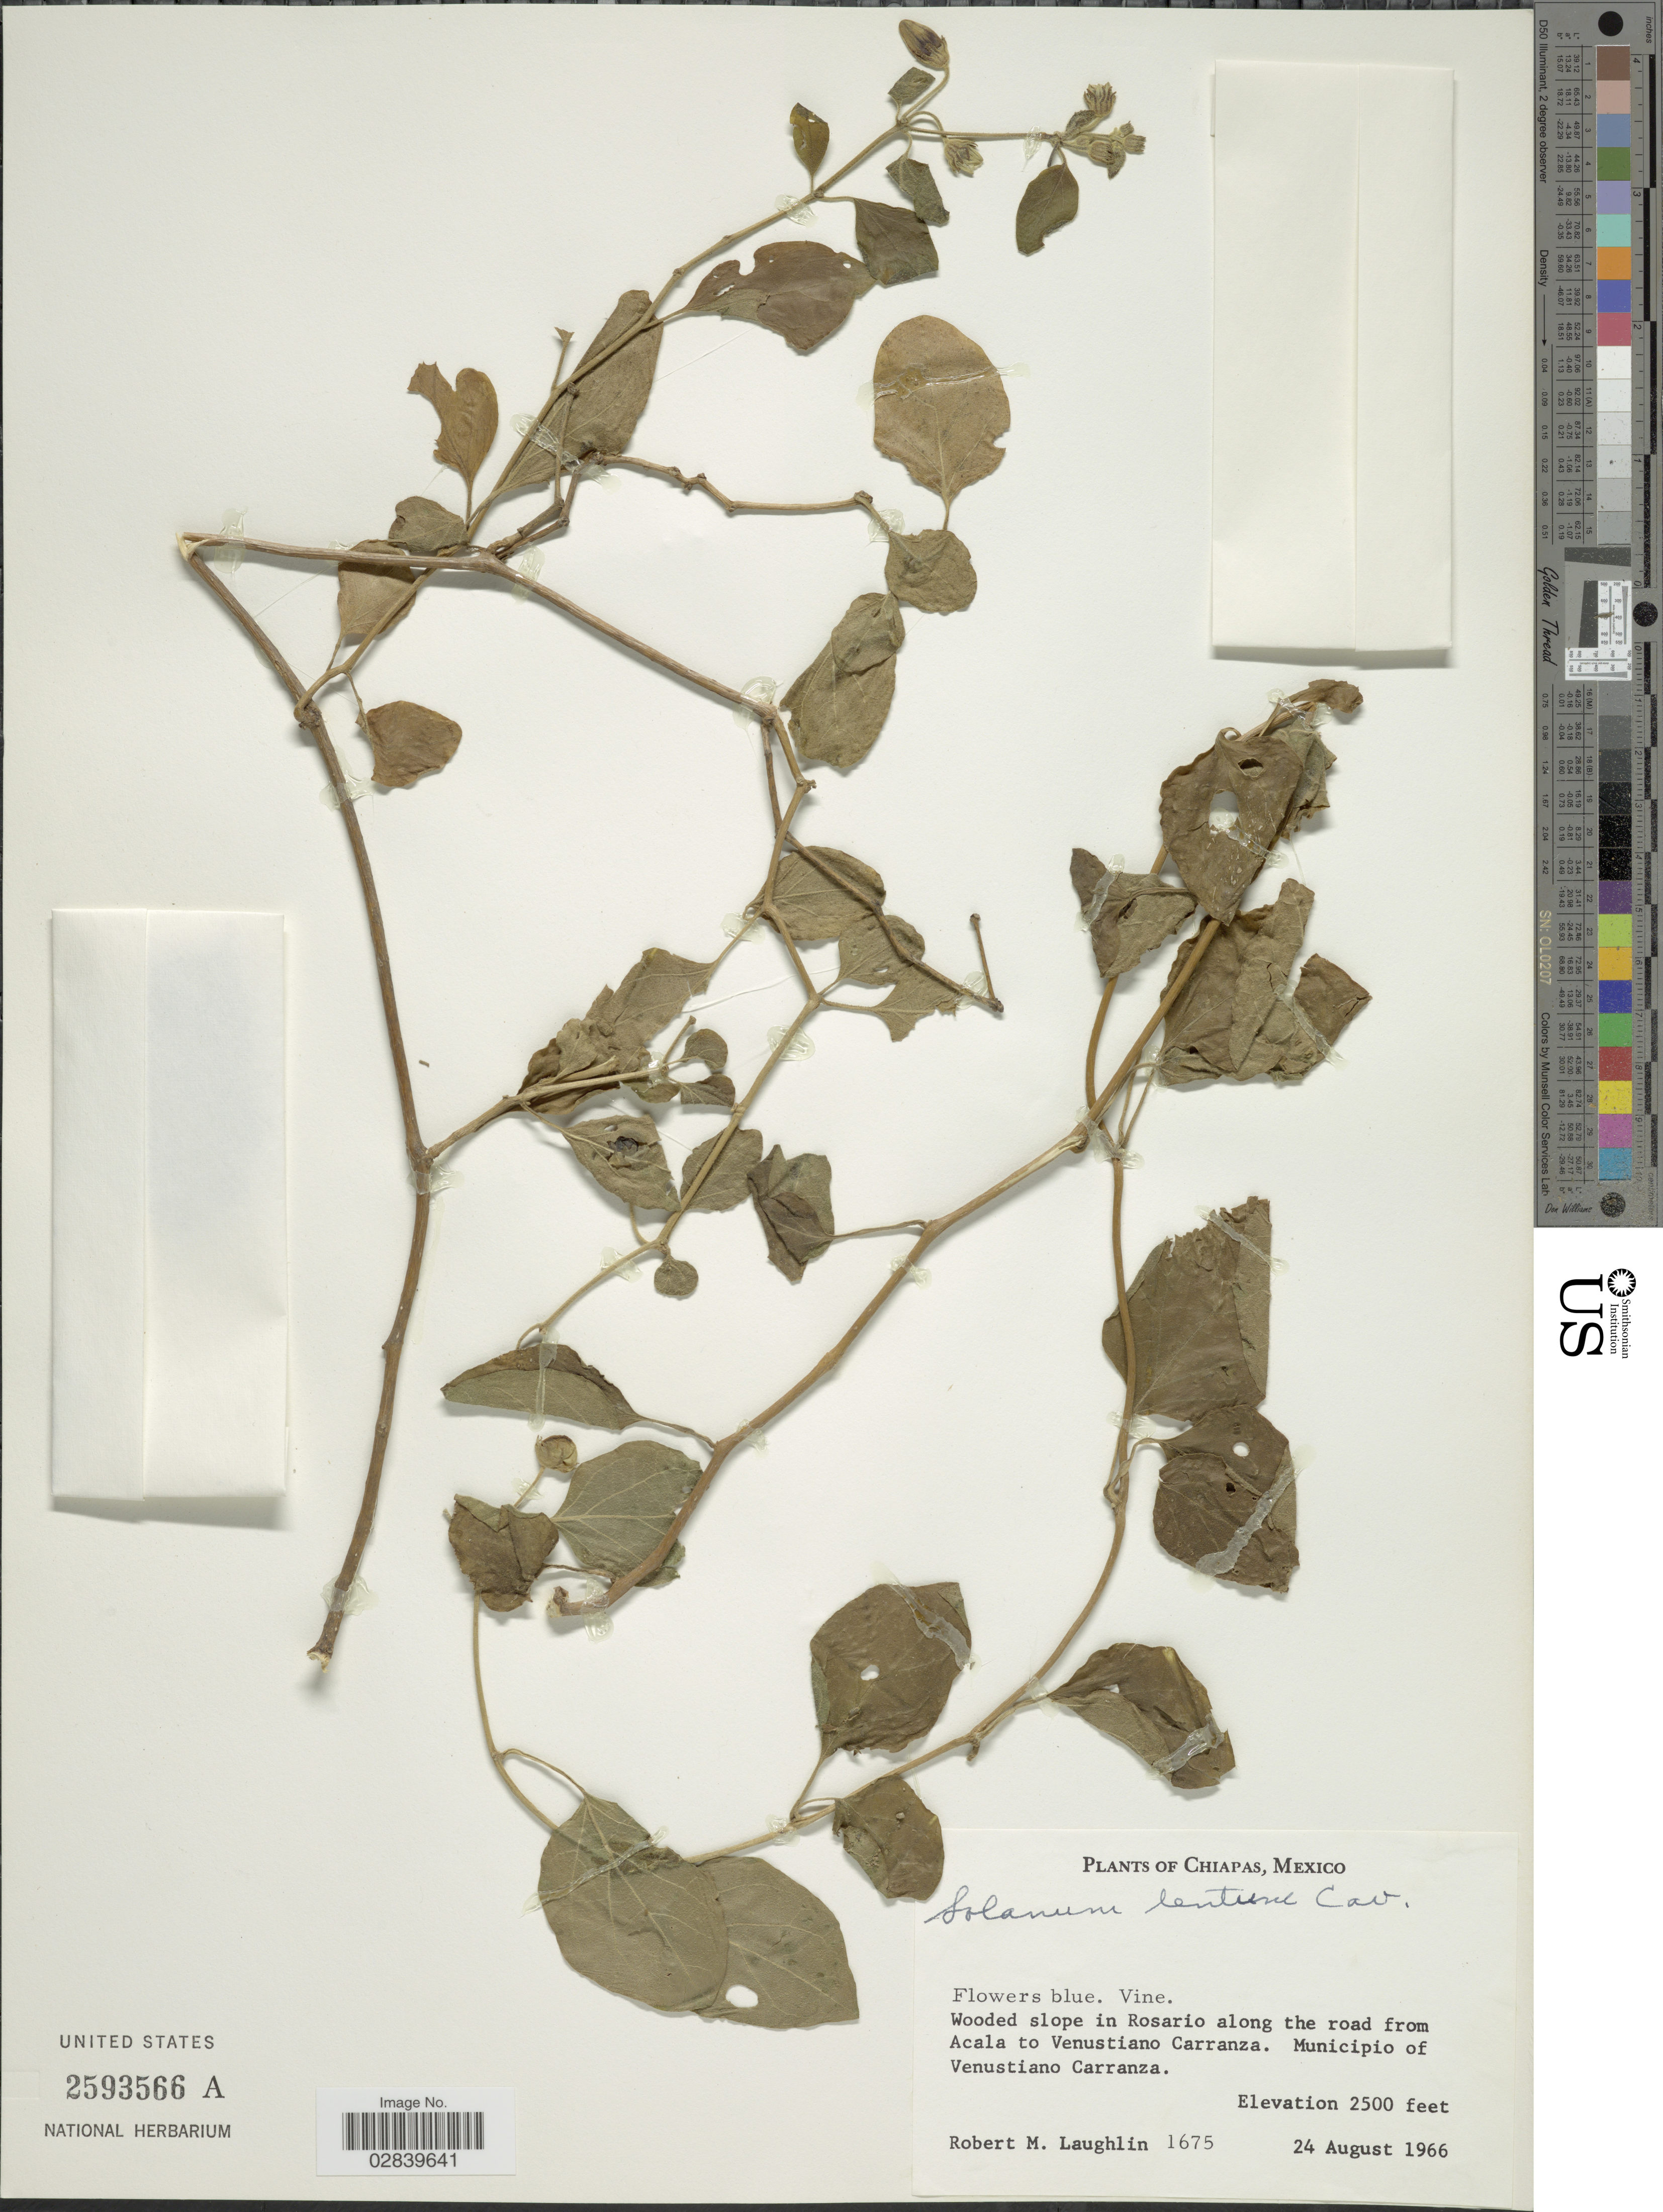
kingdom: Plantae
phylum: Tracheophyta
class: Magnoliopsida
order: Solanales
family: Solanaceae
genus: Lycianthes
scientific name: Lycianthes lenta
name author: (Cav.) Bitter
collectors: R. M. Laughlin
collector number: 1675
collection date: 1966-08-24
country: Mexico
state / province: Chiapas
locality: Wooded slope in Rosario along the road from Acala to Venustiano Carranza. Municipio of Venustiano Carranza.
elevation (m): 762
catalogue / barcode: US 2593566A